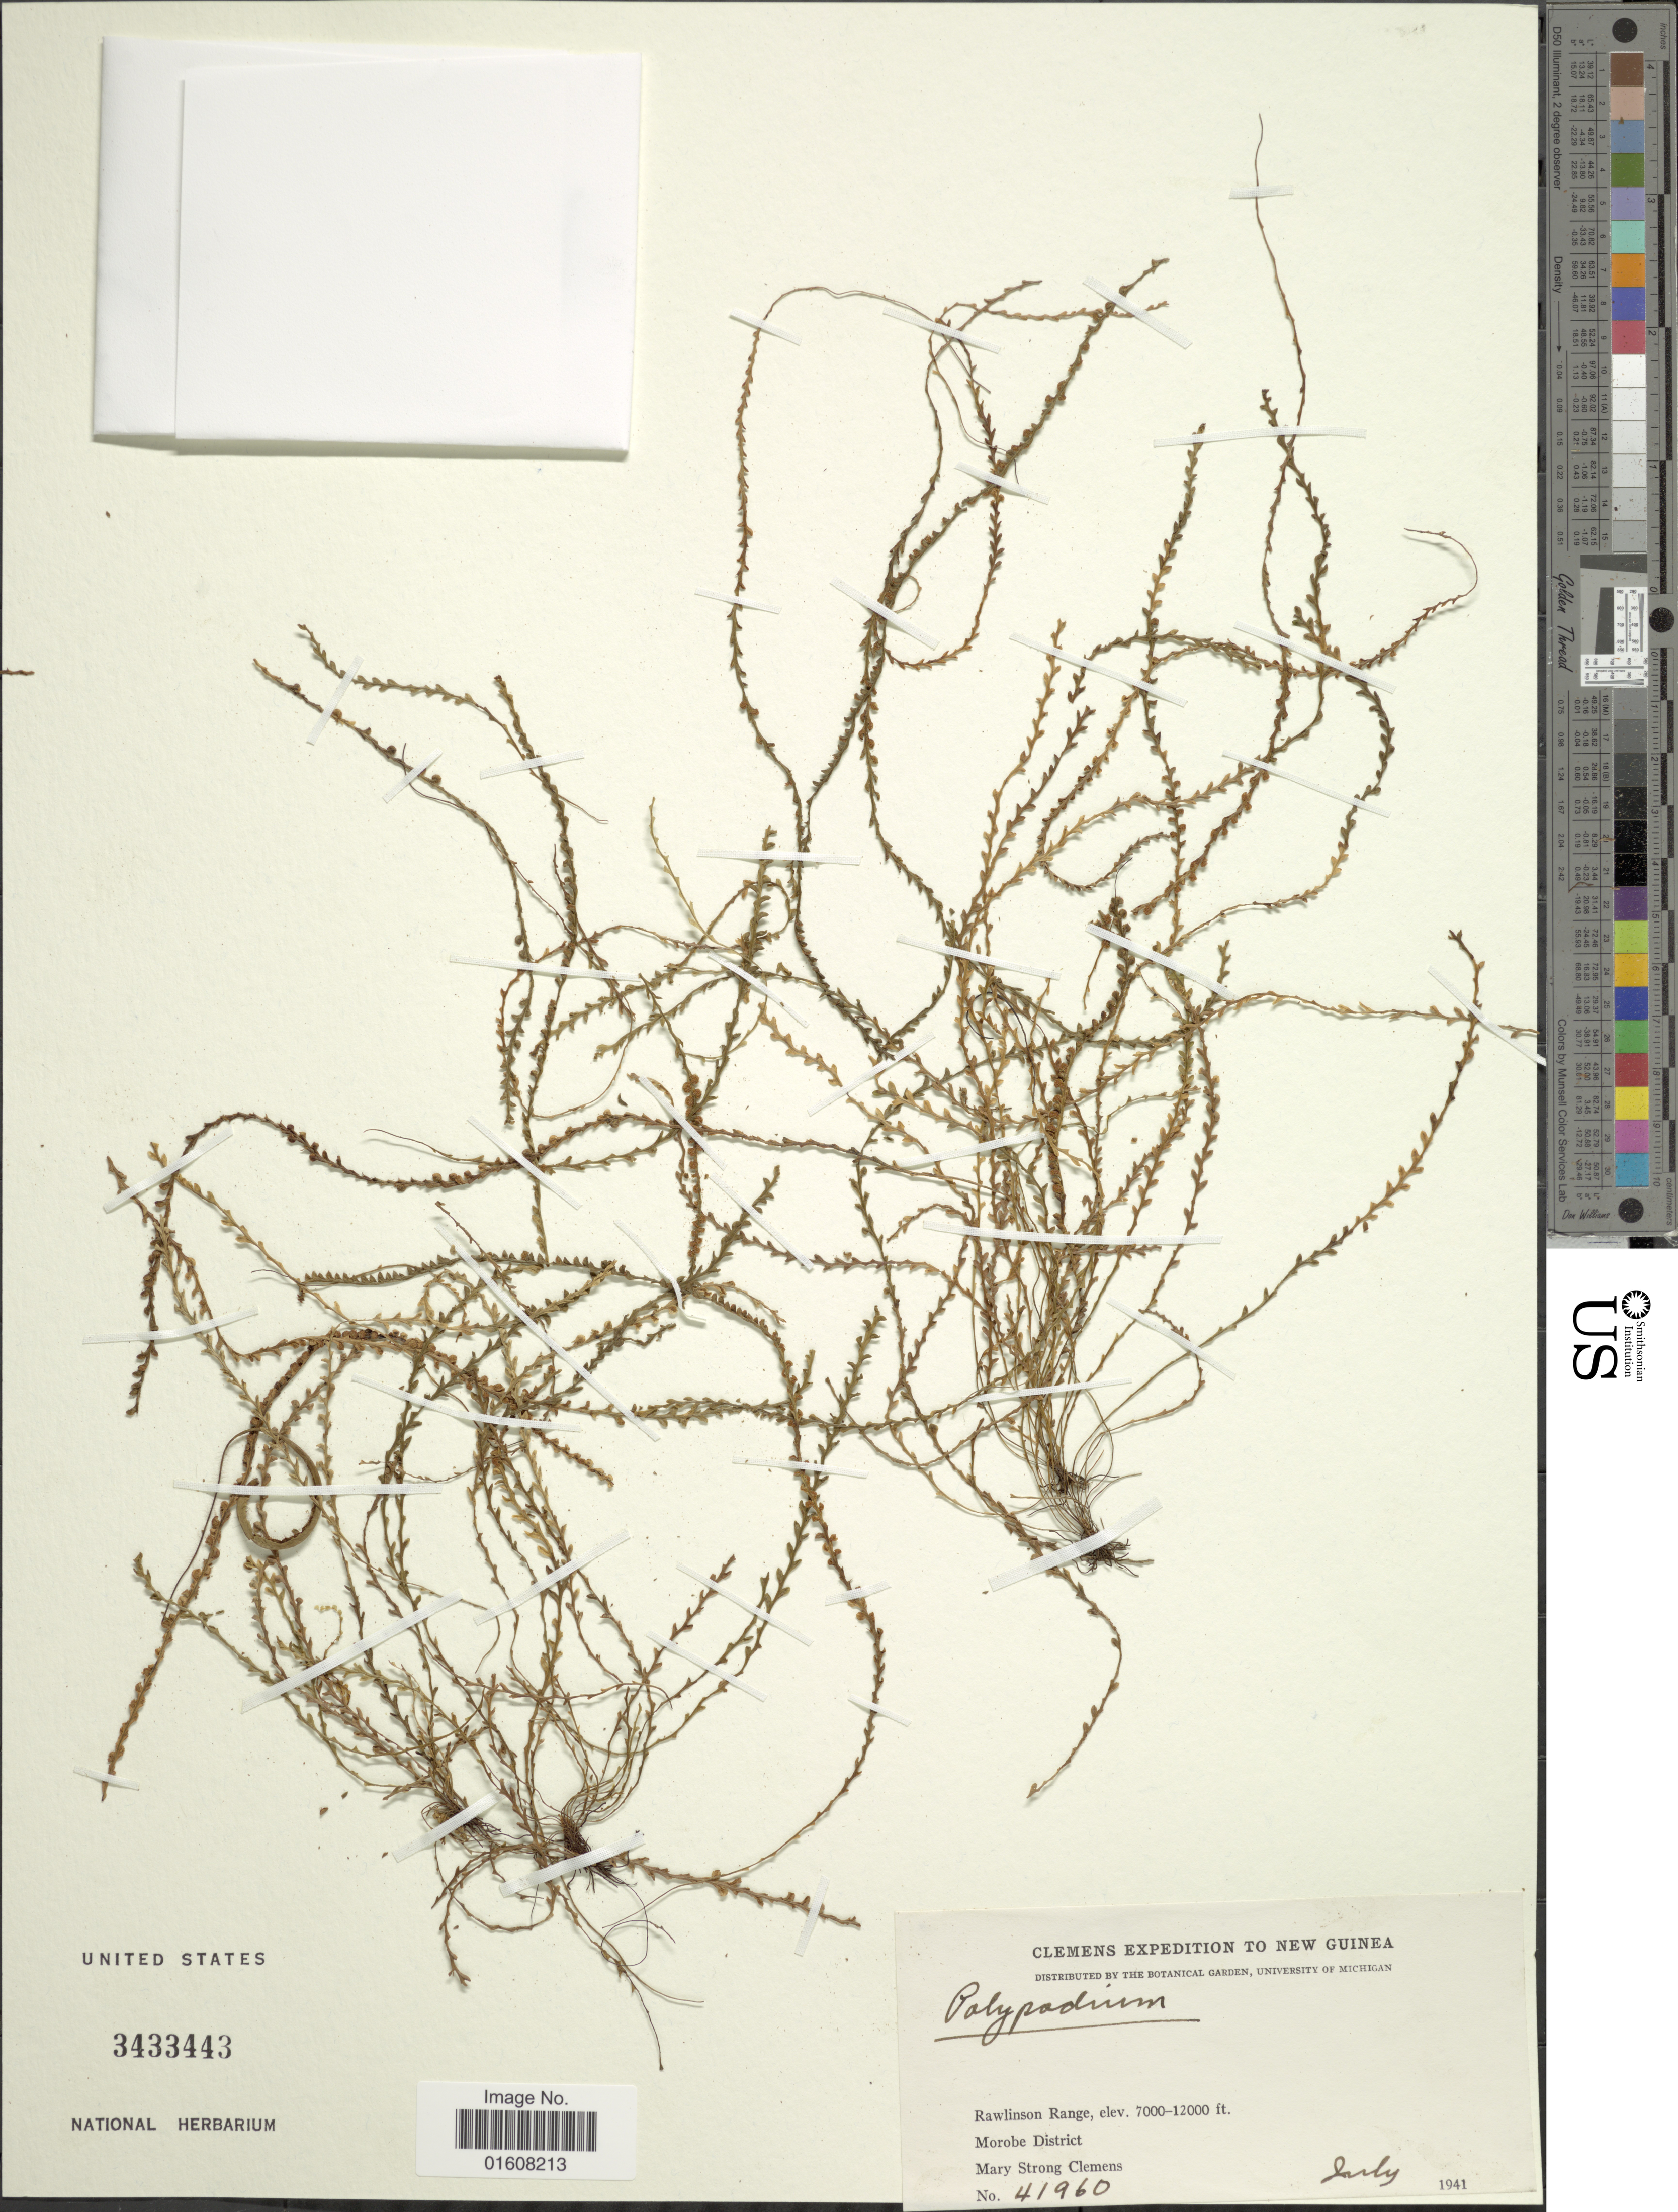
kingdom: Plantae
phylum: Tracheophyta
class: Polypodiopsida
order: Polypodiales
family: Polypodiaceae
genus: Grammitis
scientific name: Grammitis sp.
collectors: M. S. Clemens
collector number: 41960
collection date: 1941-07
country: Papua New Guinea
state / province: Morobe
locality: New Guinea. Rawlinson Range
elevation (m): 2134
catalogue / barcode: US 3433443